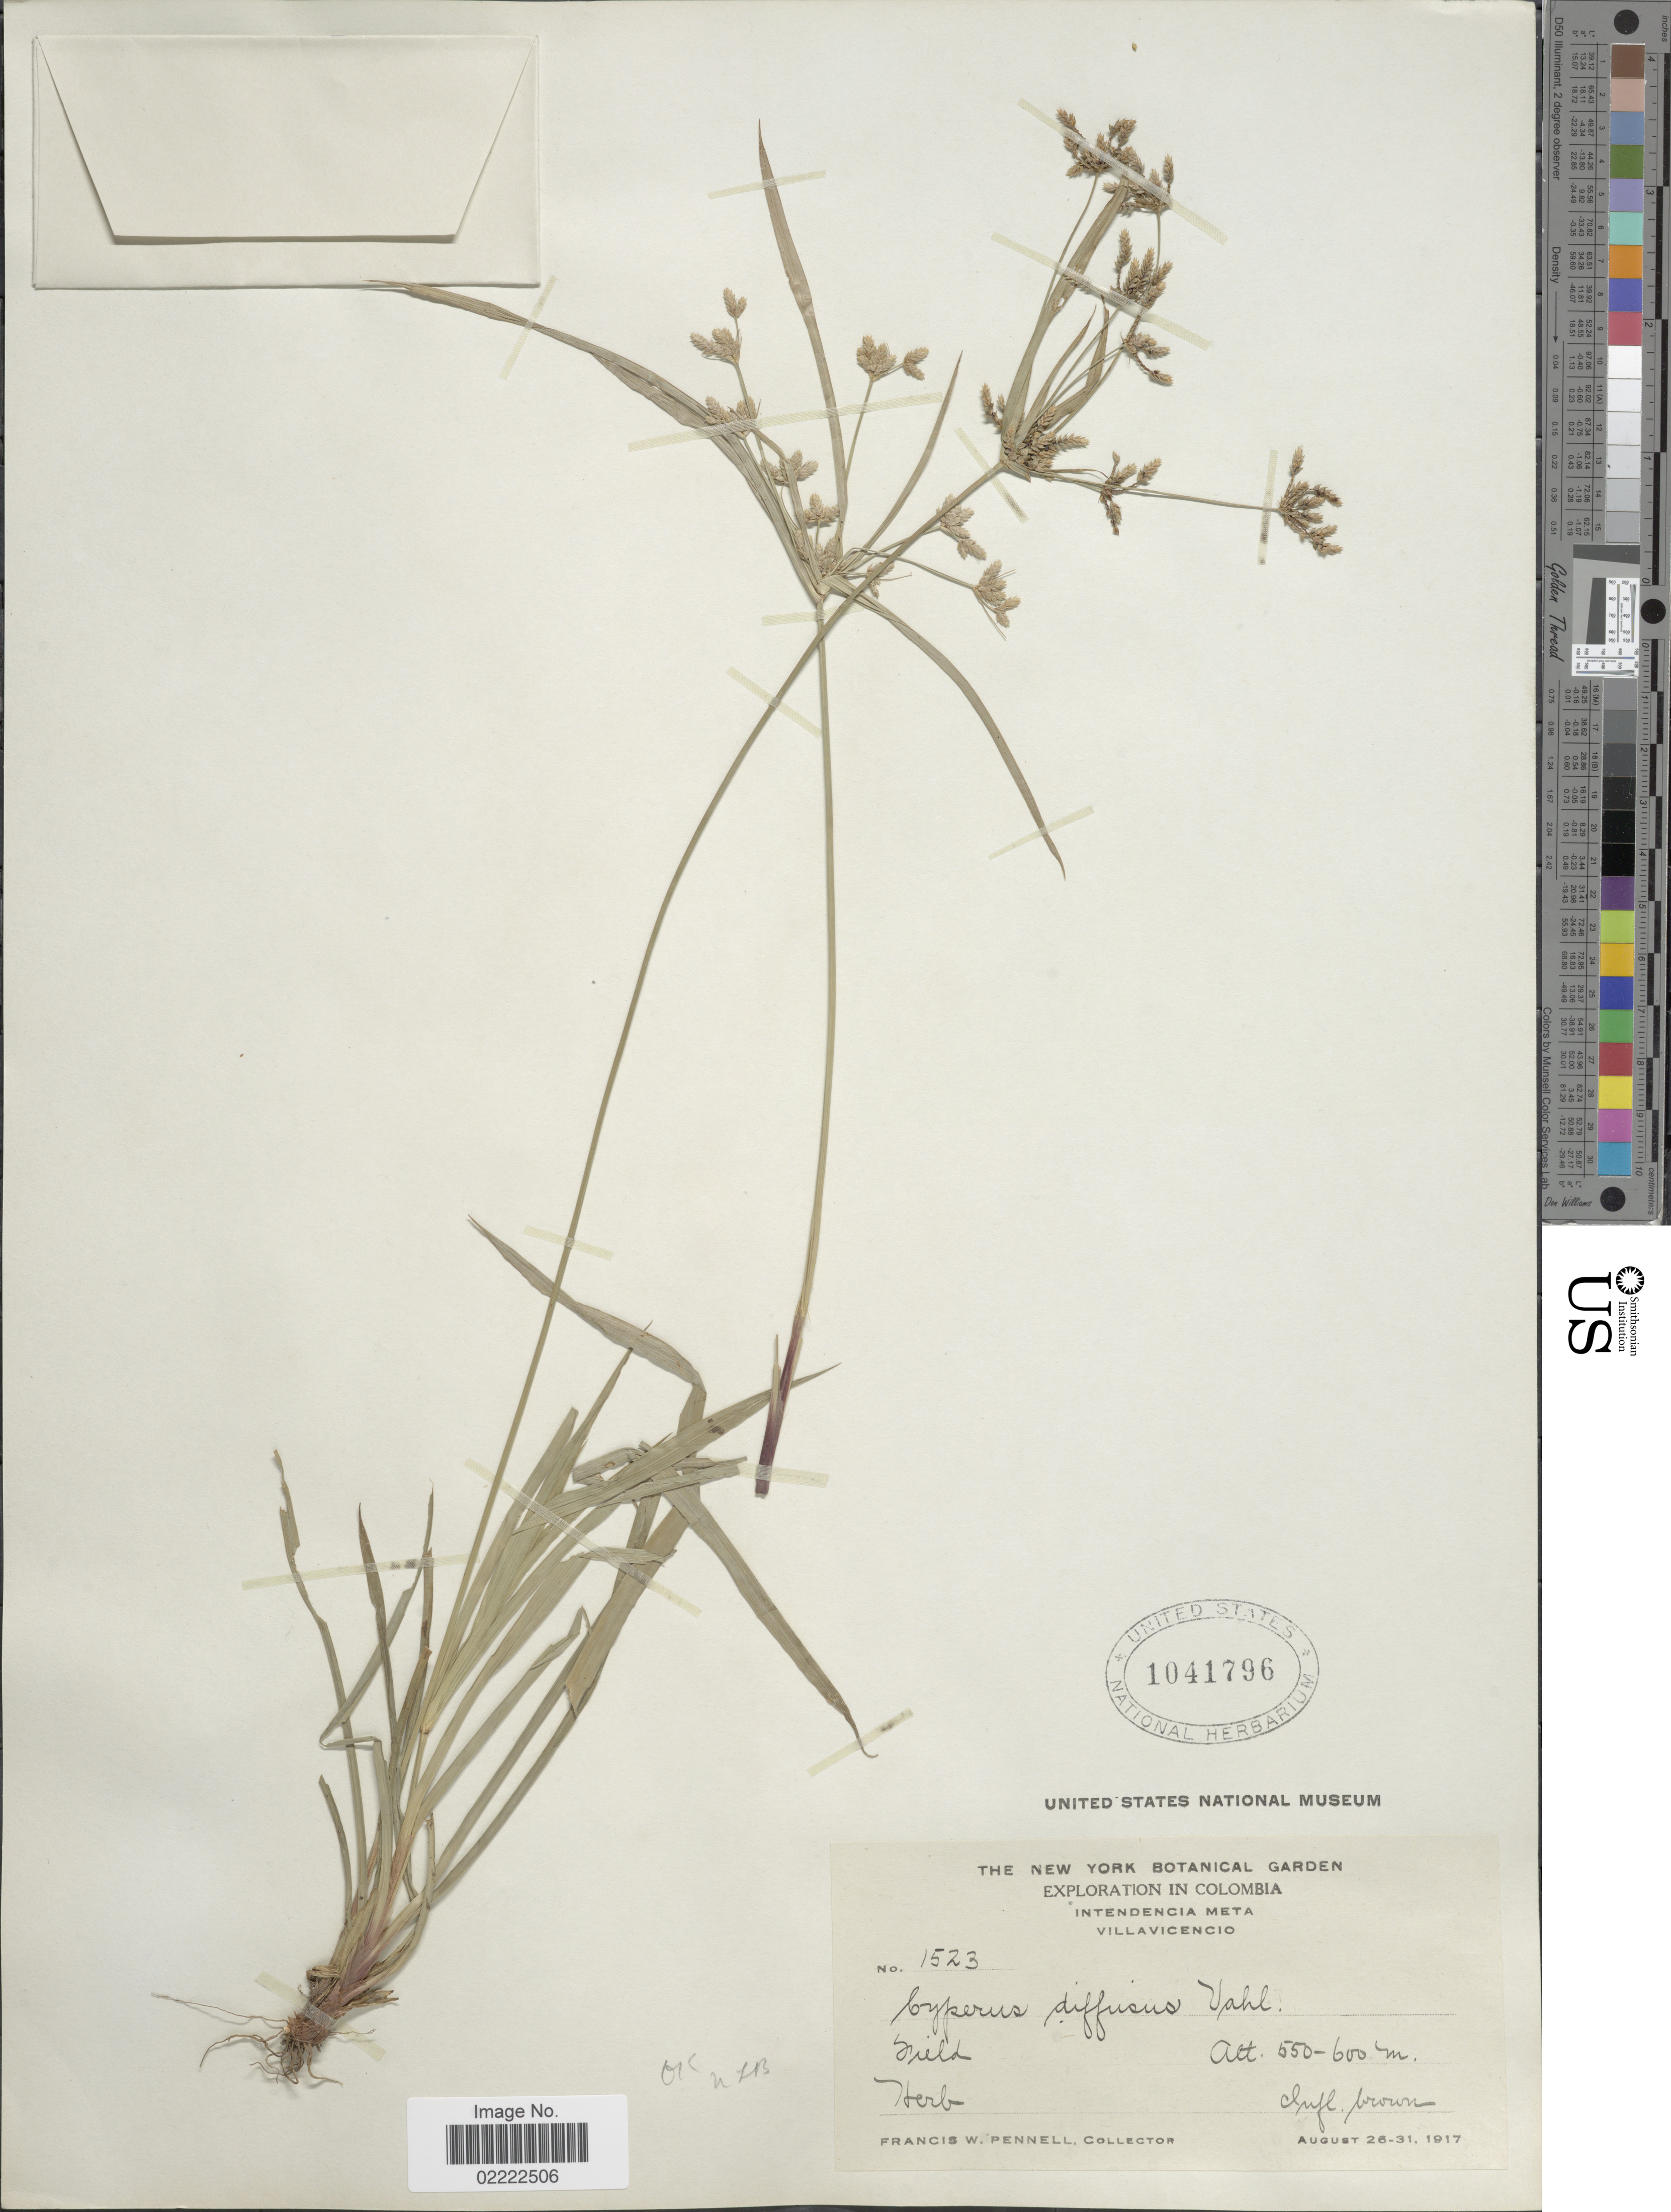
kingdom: Plantae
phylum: Tracheophyta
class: Liliopsida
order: Poales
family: Cyperaceae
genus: Cyperus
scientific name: Cyperus laxus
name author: Lam.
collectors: F. W. Pennell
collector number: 1523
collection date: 1917-08-26/1917-08-31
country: Colombia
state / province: Meta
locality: Villavicencio, field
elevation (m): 550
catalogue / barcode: US 1041796